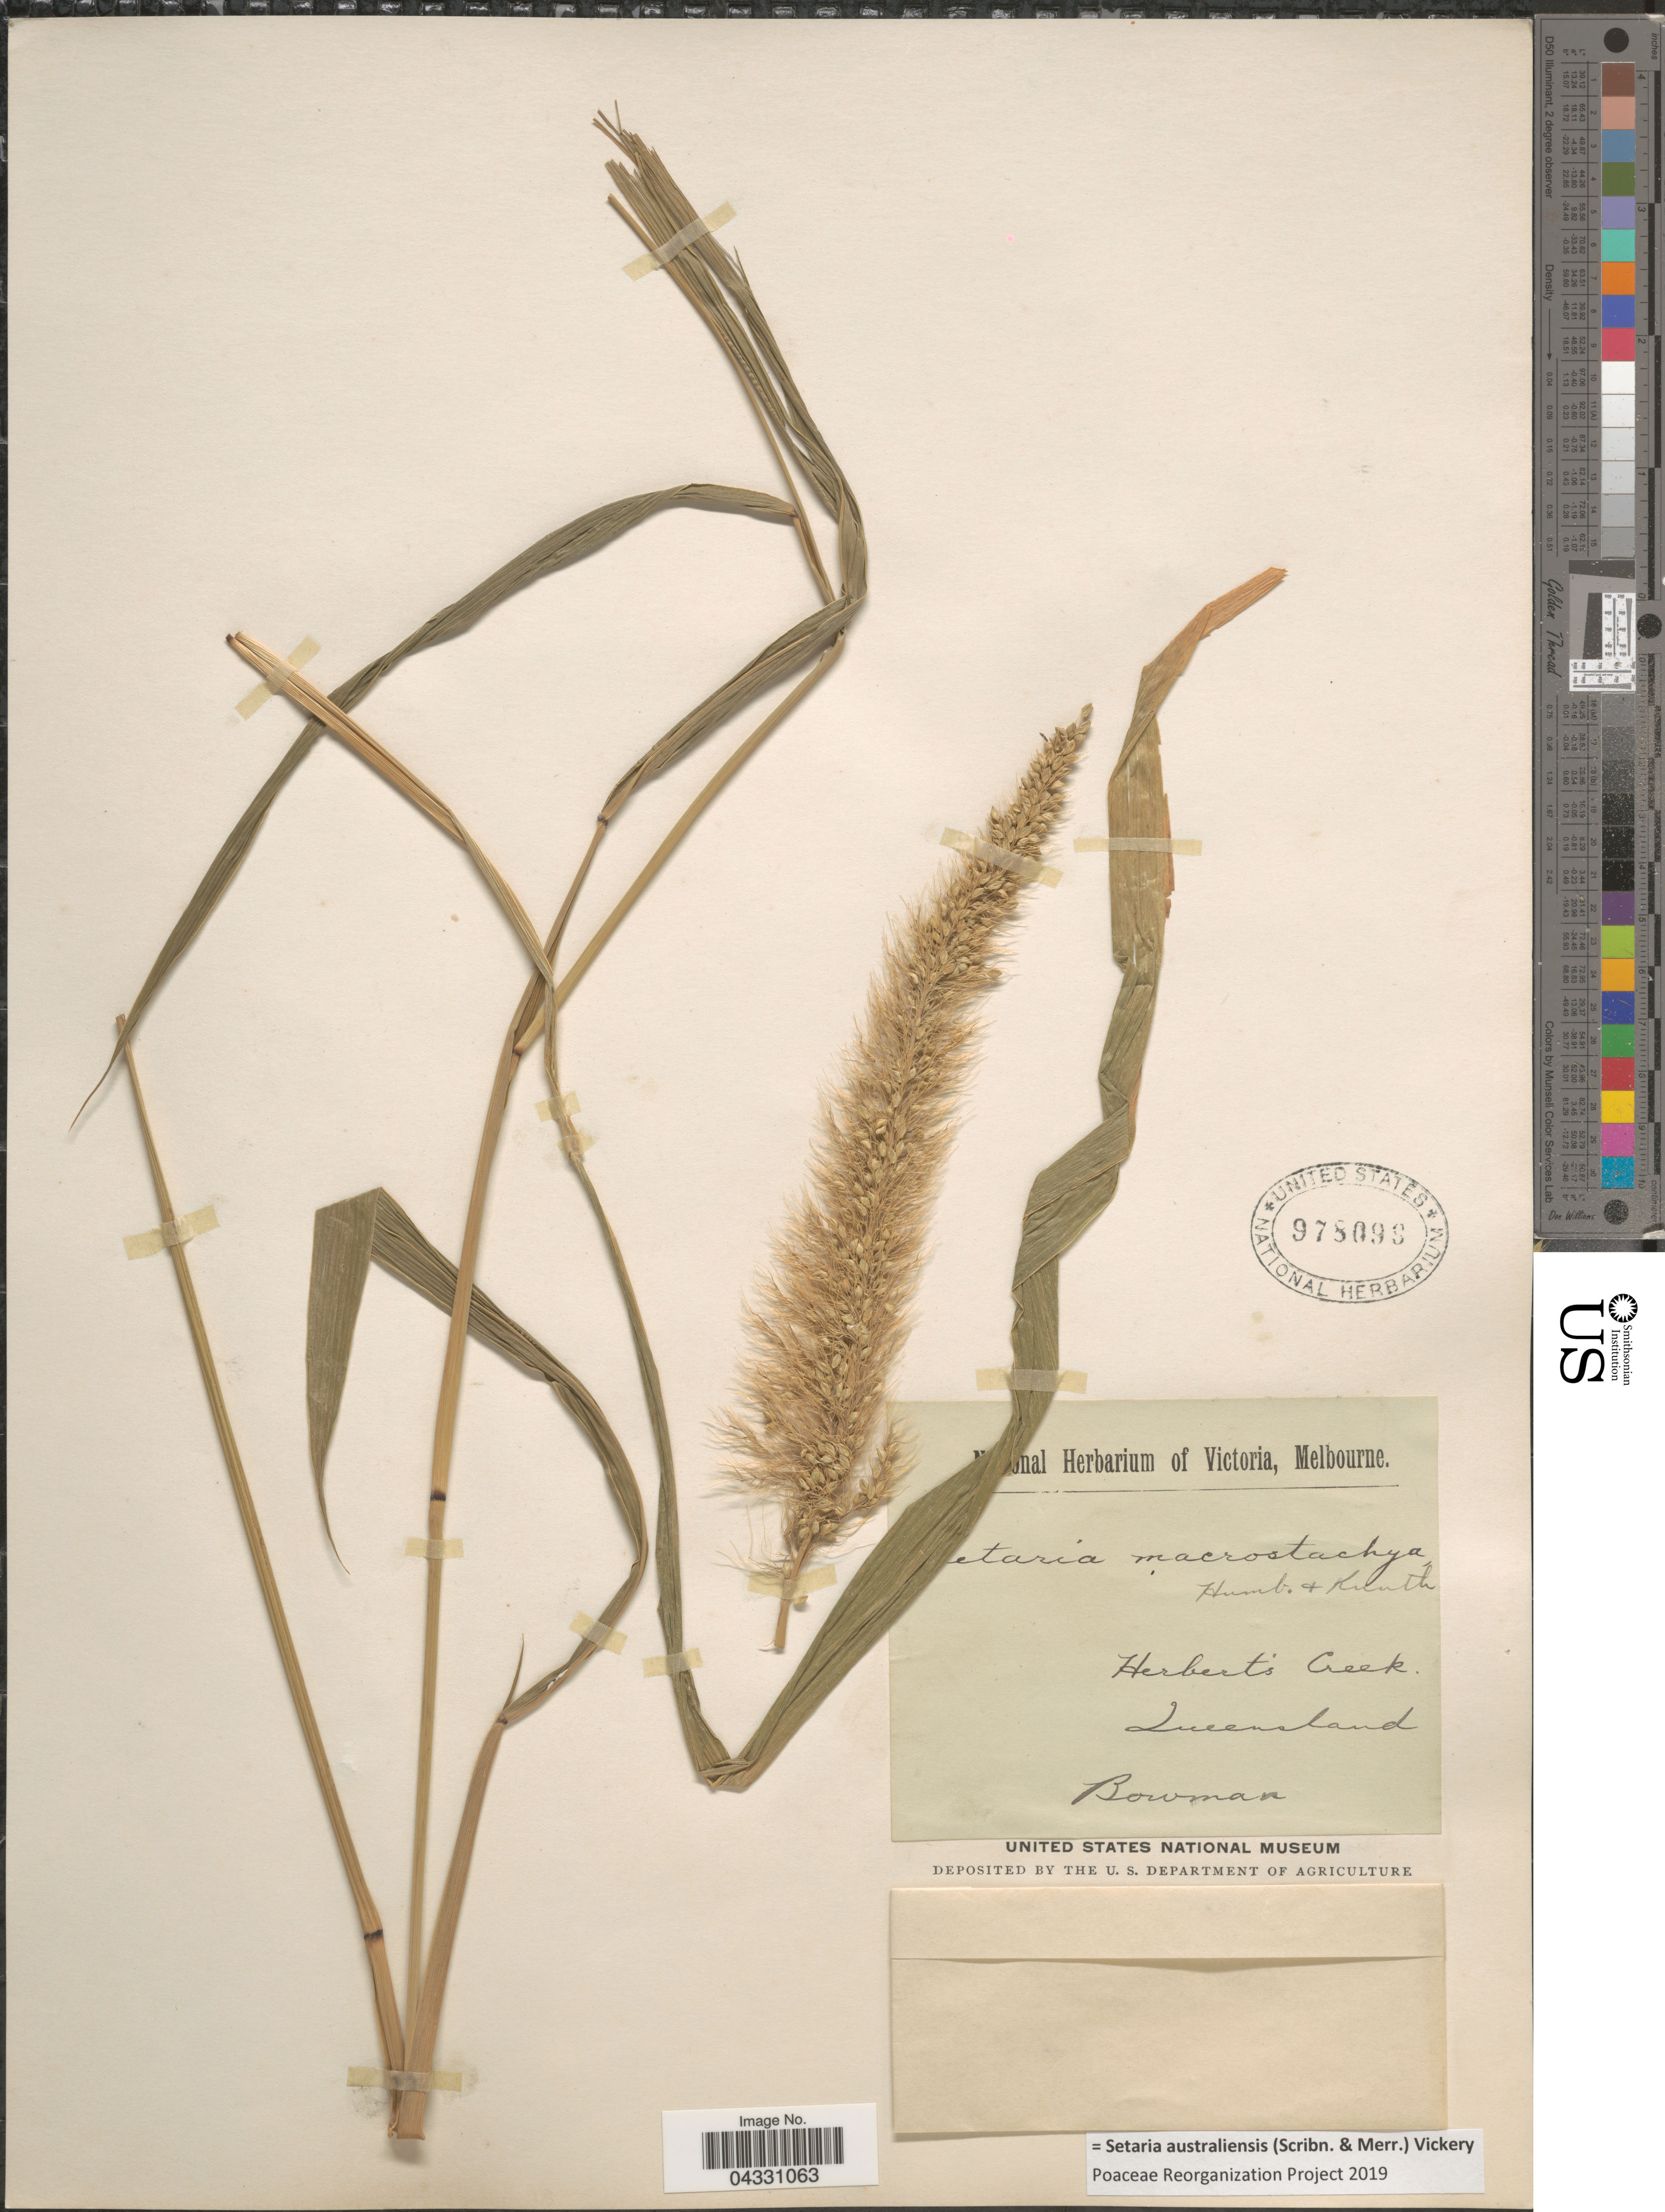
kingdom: Plantae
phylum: Tracheophyta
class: Liliopsida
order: Poales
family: Poaceae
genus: Setaria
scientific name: Setaria australiensis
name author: (Scribn. & Merr.) Vickery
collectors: Bowman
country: Australia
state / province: Queensland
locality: Herbert's Creek.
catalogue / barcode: US 978099